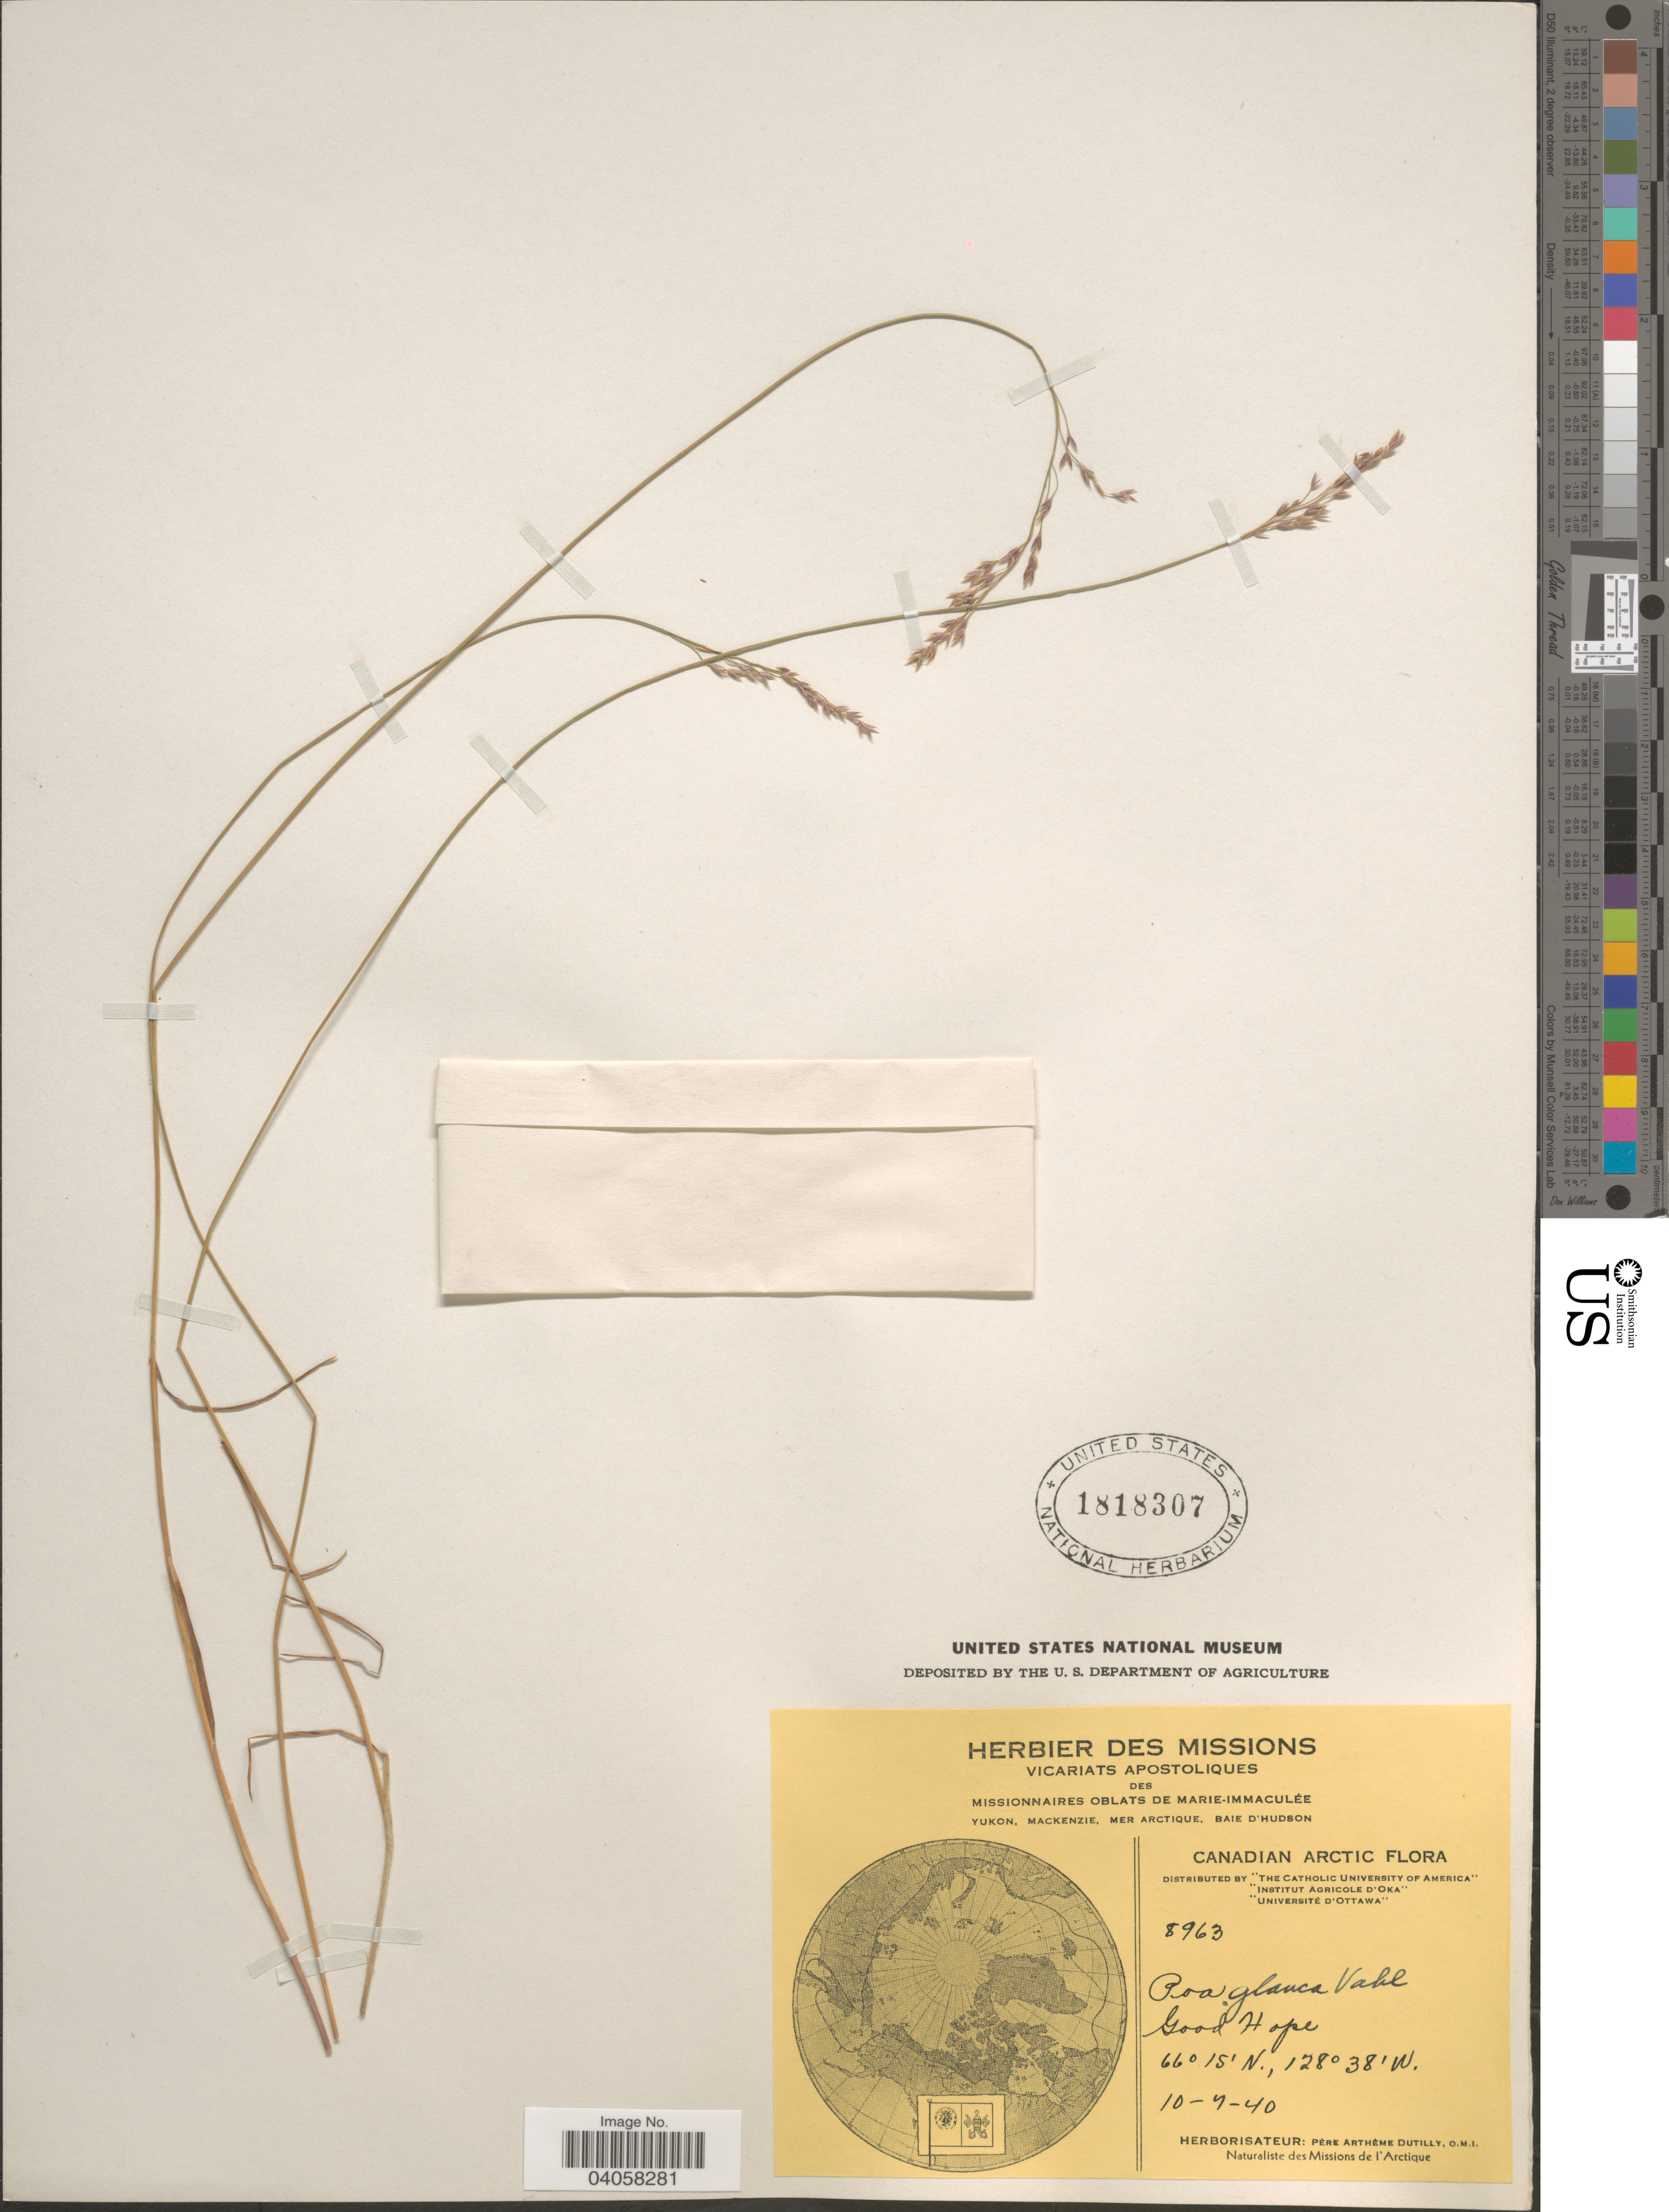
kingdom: Plantae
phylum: Tracheophyta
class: Liliopsida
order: Poales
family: Poaceae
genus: Poa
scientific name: Poa glauca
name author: Vahl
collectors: P. Dutilly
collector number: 8963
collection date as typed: Transcribed d/m/y: 10/4/40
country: Canada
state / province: Northwest Territories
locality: Canadian Arctic. Good Hope.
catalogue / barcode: US 1818307